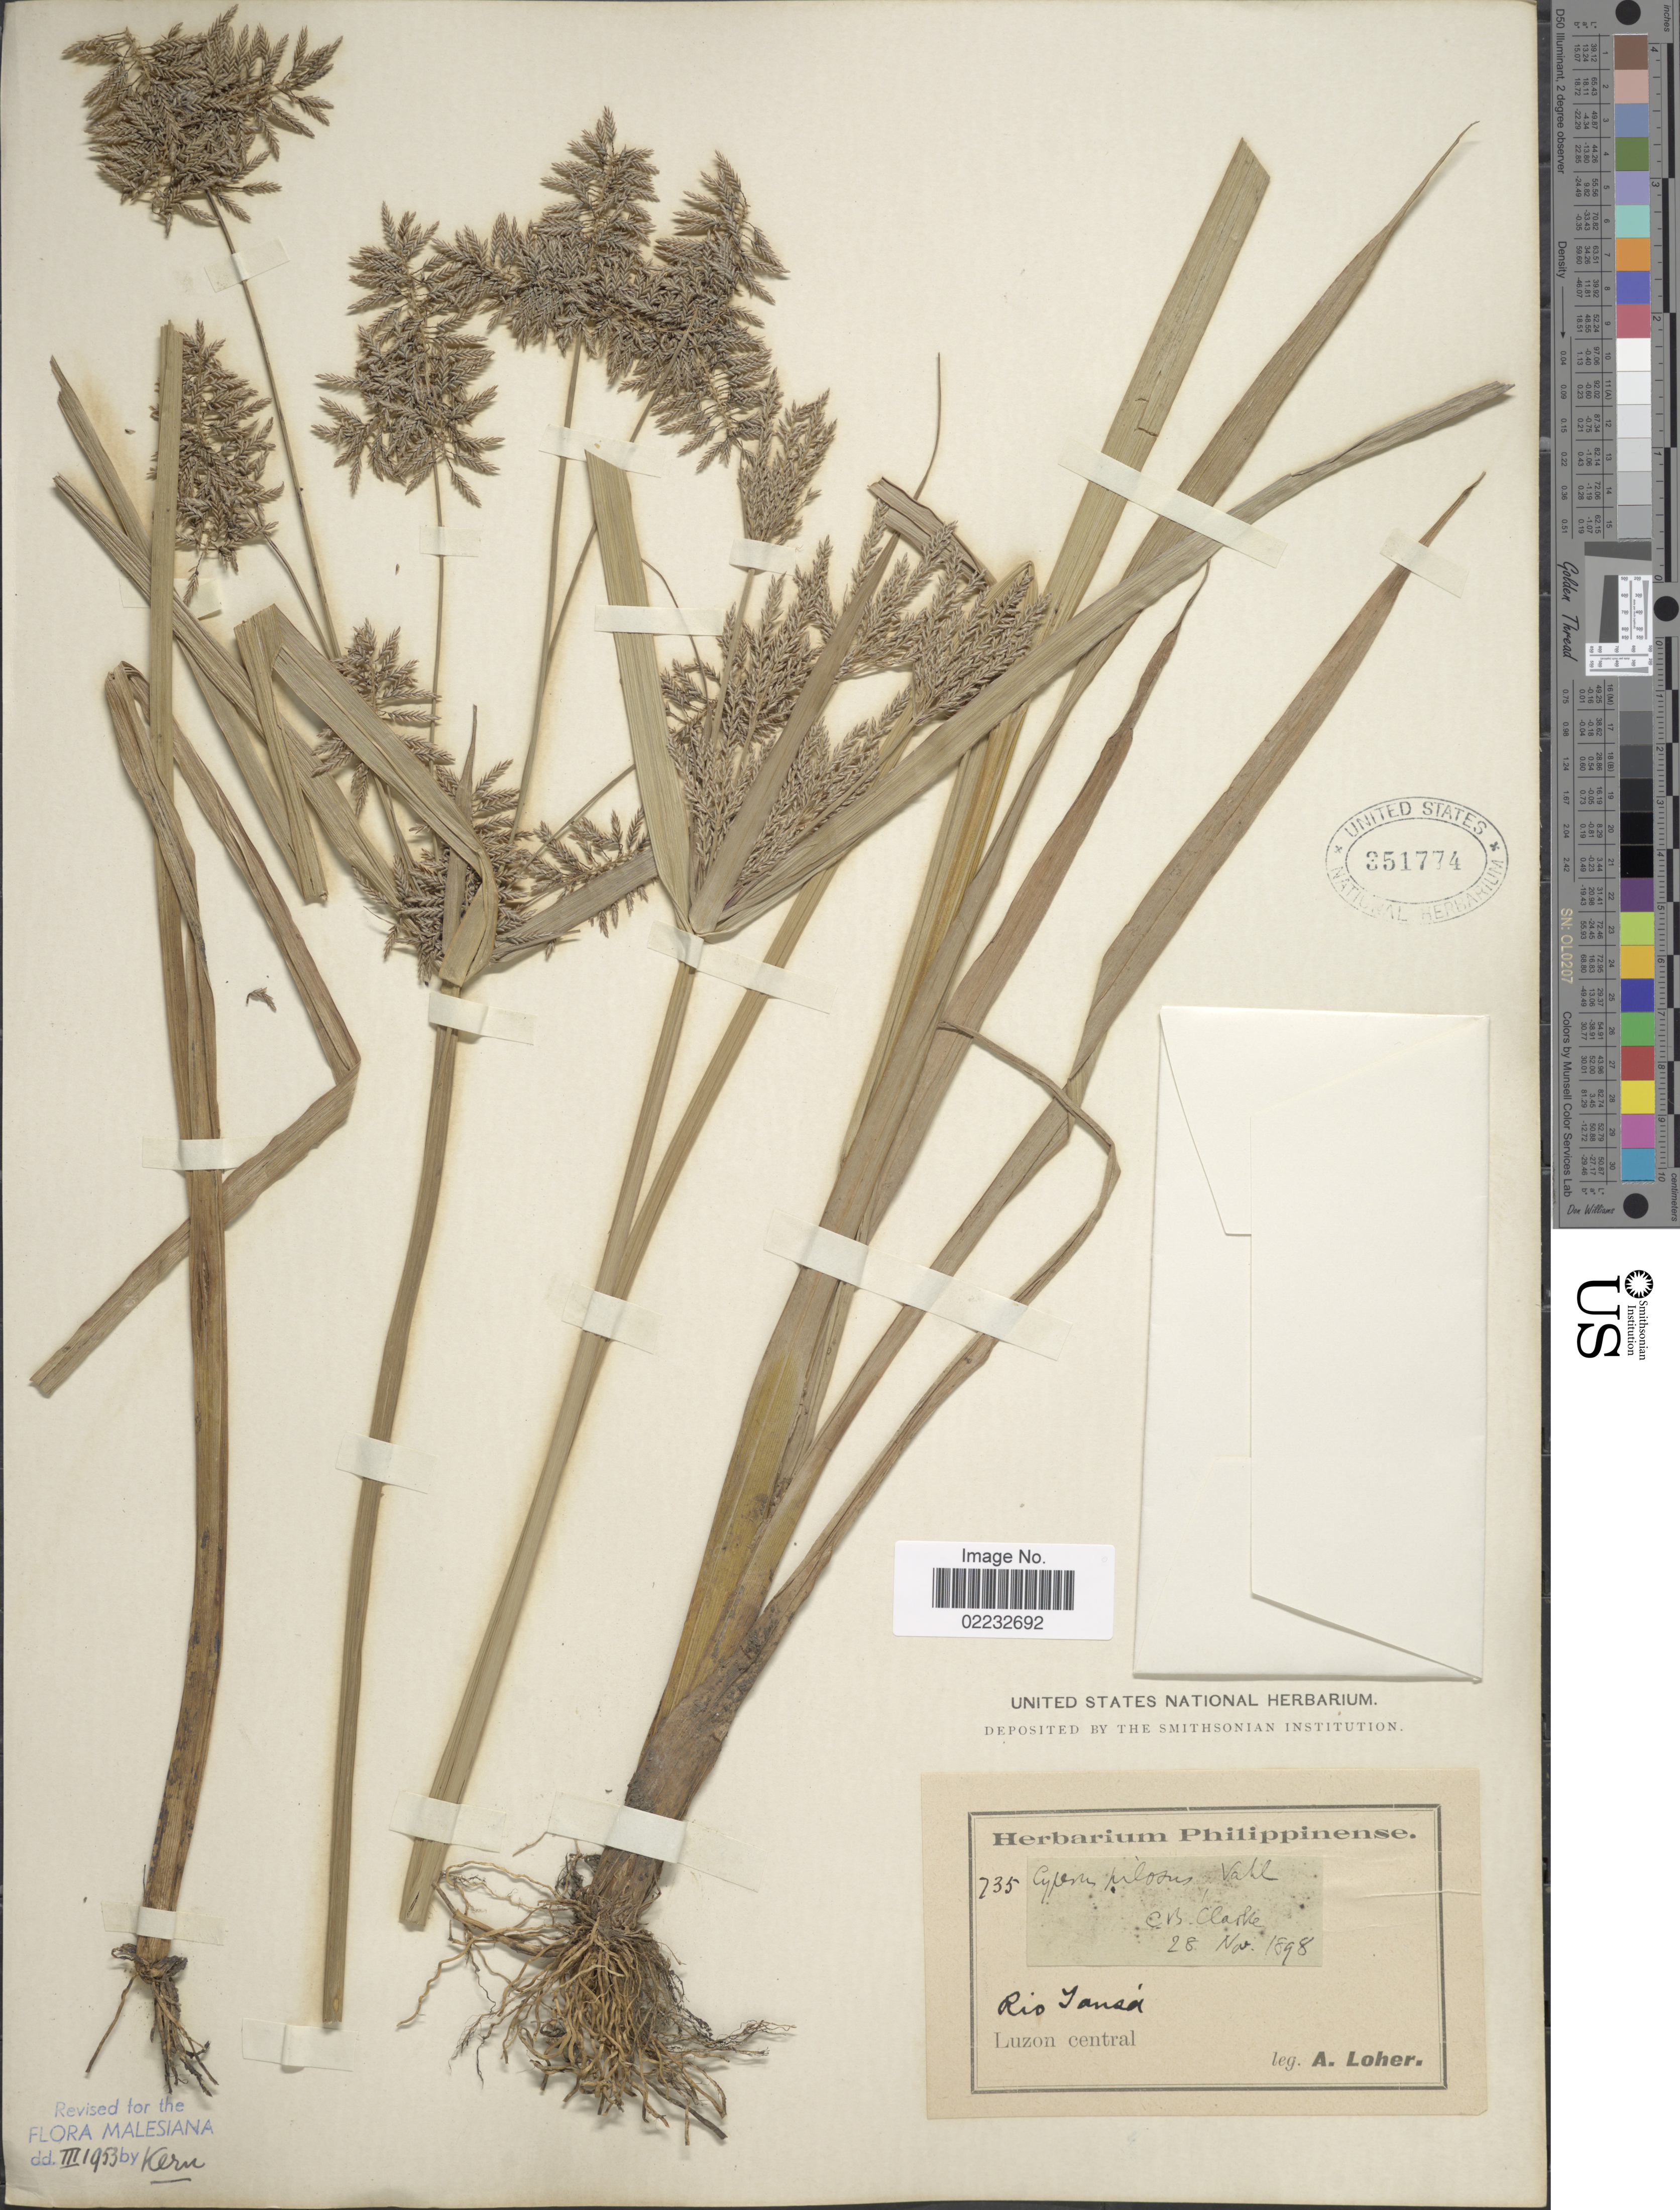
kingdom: Plantae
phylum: Tracheophyta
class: Liliopsida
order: Poales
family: Cyperaceae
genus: Cyperus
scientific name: Cyperus pilosus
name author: Vahl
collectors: A. Loher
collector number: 735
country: Philippines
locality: Rio Tansa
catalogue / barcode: US 351774